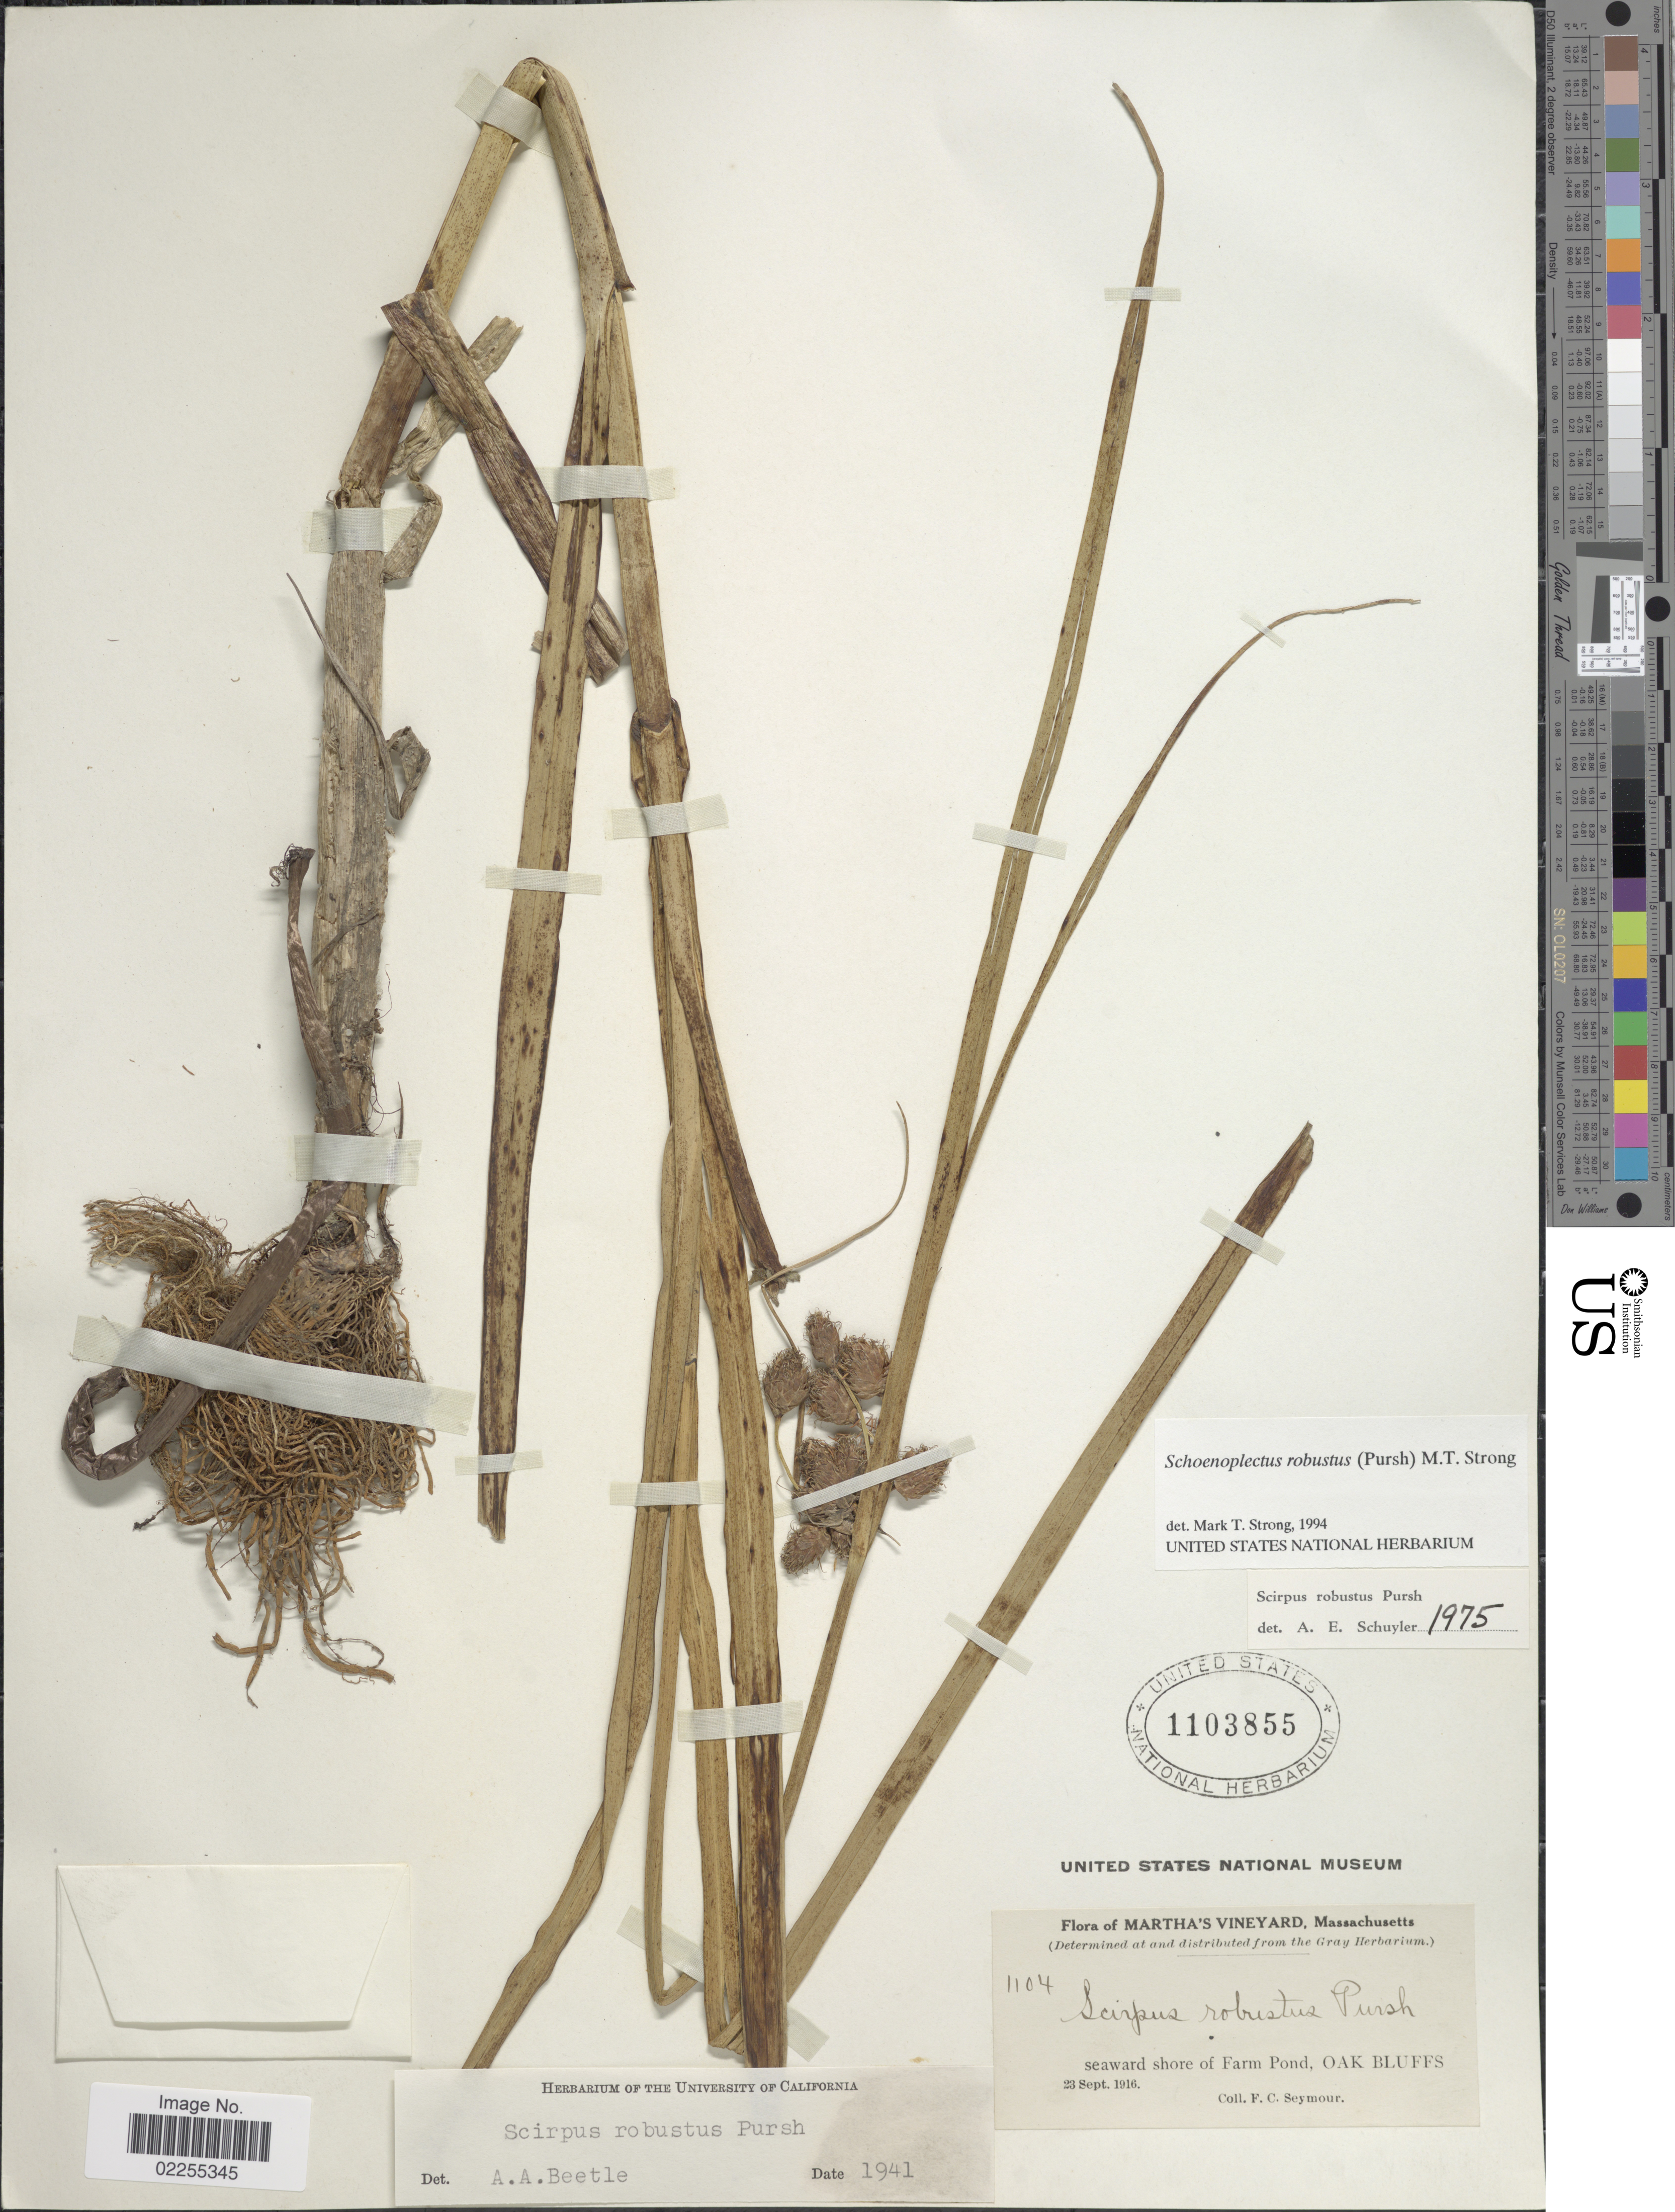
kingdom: Plantae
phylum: Tracheophyta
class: Liliopsida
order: Poales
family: Cyperaceae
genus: Bolboschoenus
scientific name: Bolboschoenus robustus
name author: (Pursh) Soják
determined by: Strong, M. T., (US), Smithsonian Institution - National Museum of Natural History (UNITED STATES)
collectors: F. C. Seymour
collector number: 1104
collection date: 1916-09-23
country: United States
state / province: Massachusetts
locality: Martha's Vineyard. Seaward shore of Farm Pond, Oak Bluffs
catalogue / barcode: US 1103855